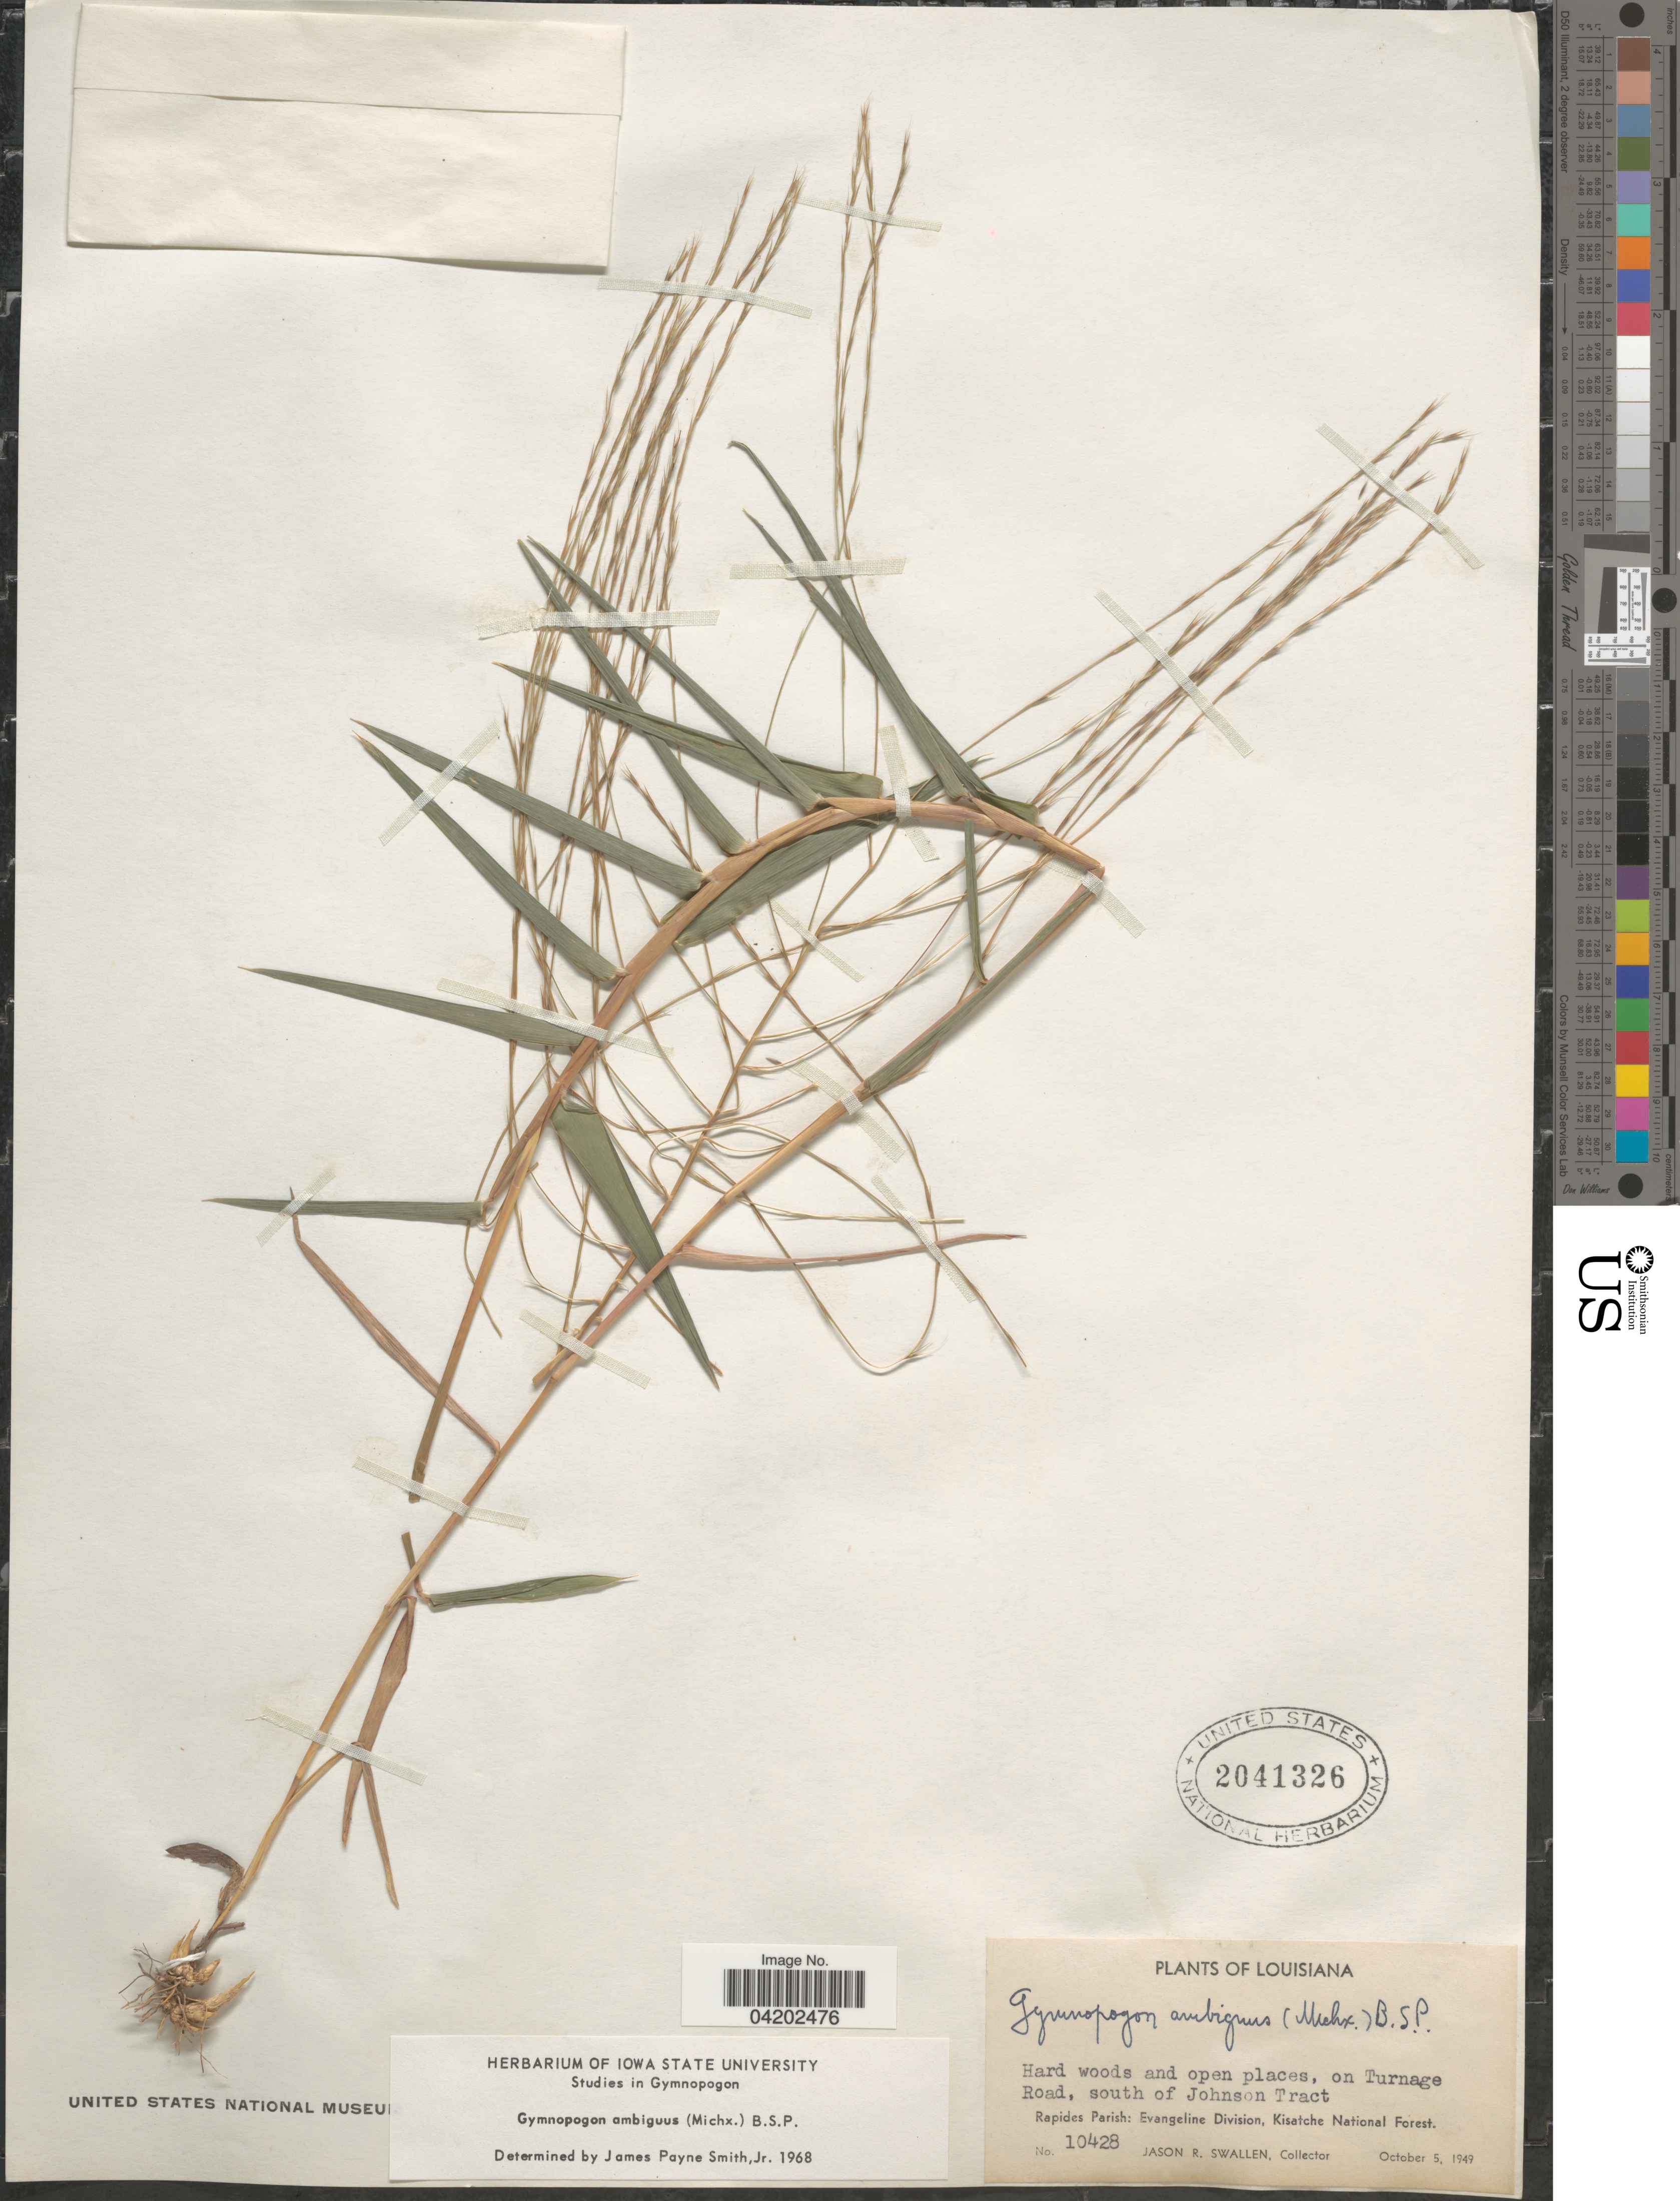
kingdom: Plantae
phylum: Tracheophyta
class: Liliopsida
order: Poales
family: Poaceae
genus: Gymnopogon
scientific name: Gymnopogon ambiguus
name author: (Michx.) Britton, Stearns & Poggenb.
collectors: J. R. Swallen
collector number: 10428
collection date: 1949-10-05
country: United States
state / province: Louisiana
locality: On Turnage Road, south of Johnson Tract. Rapides Parish: Evangeline Division, Kisatche National Forest.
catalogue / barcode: US 2041326